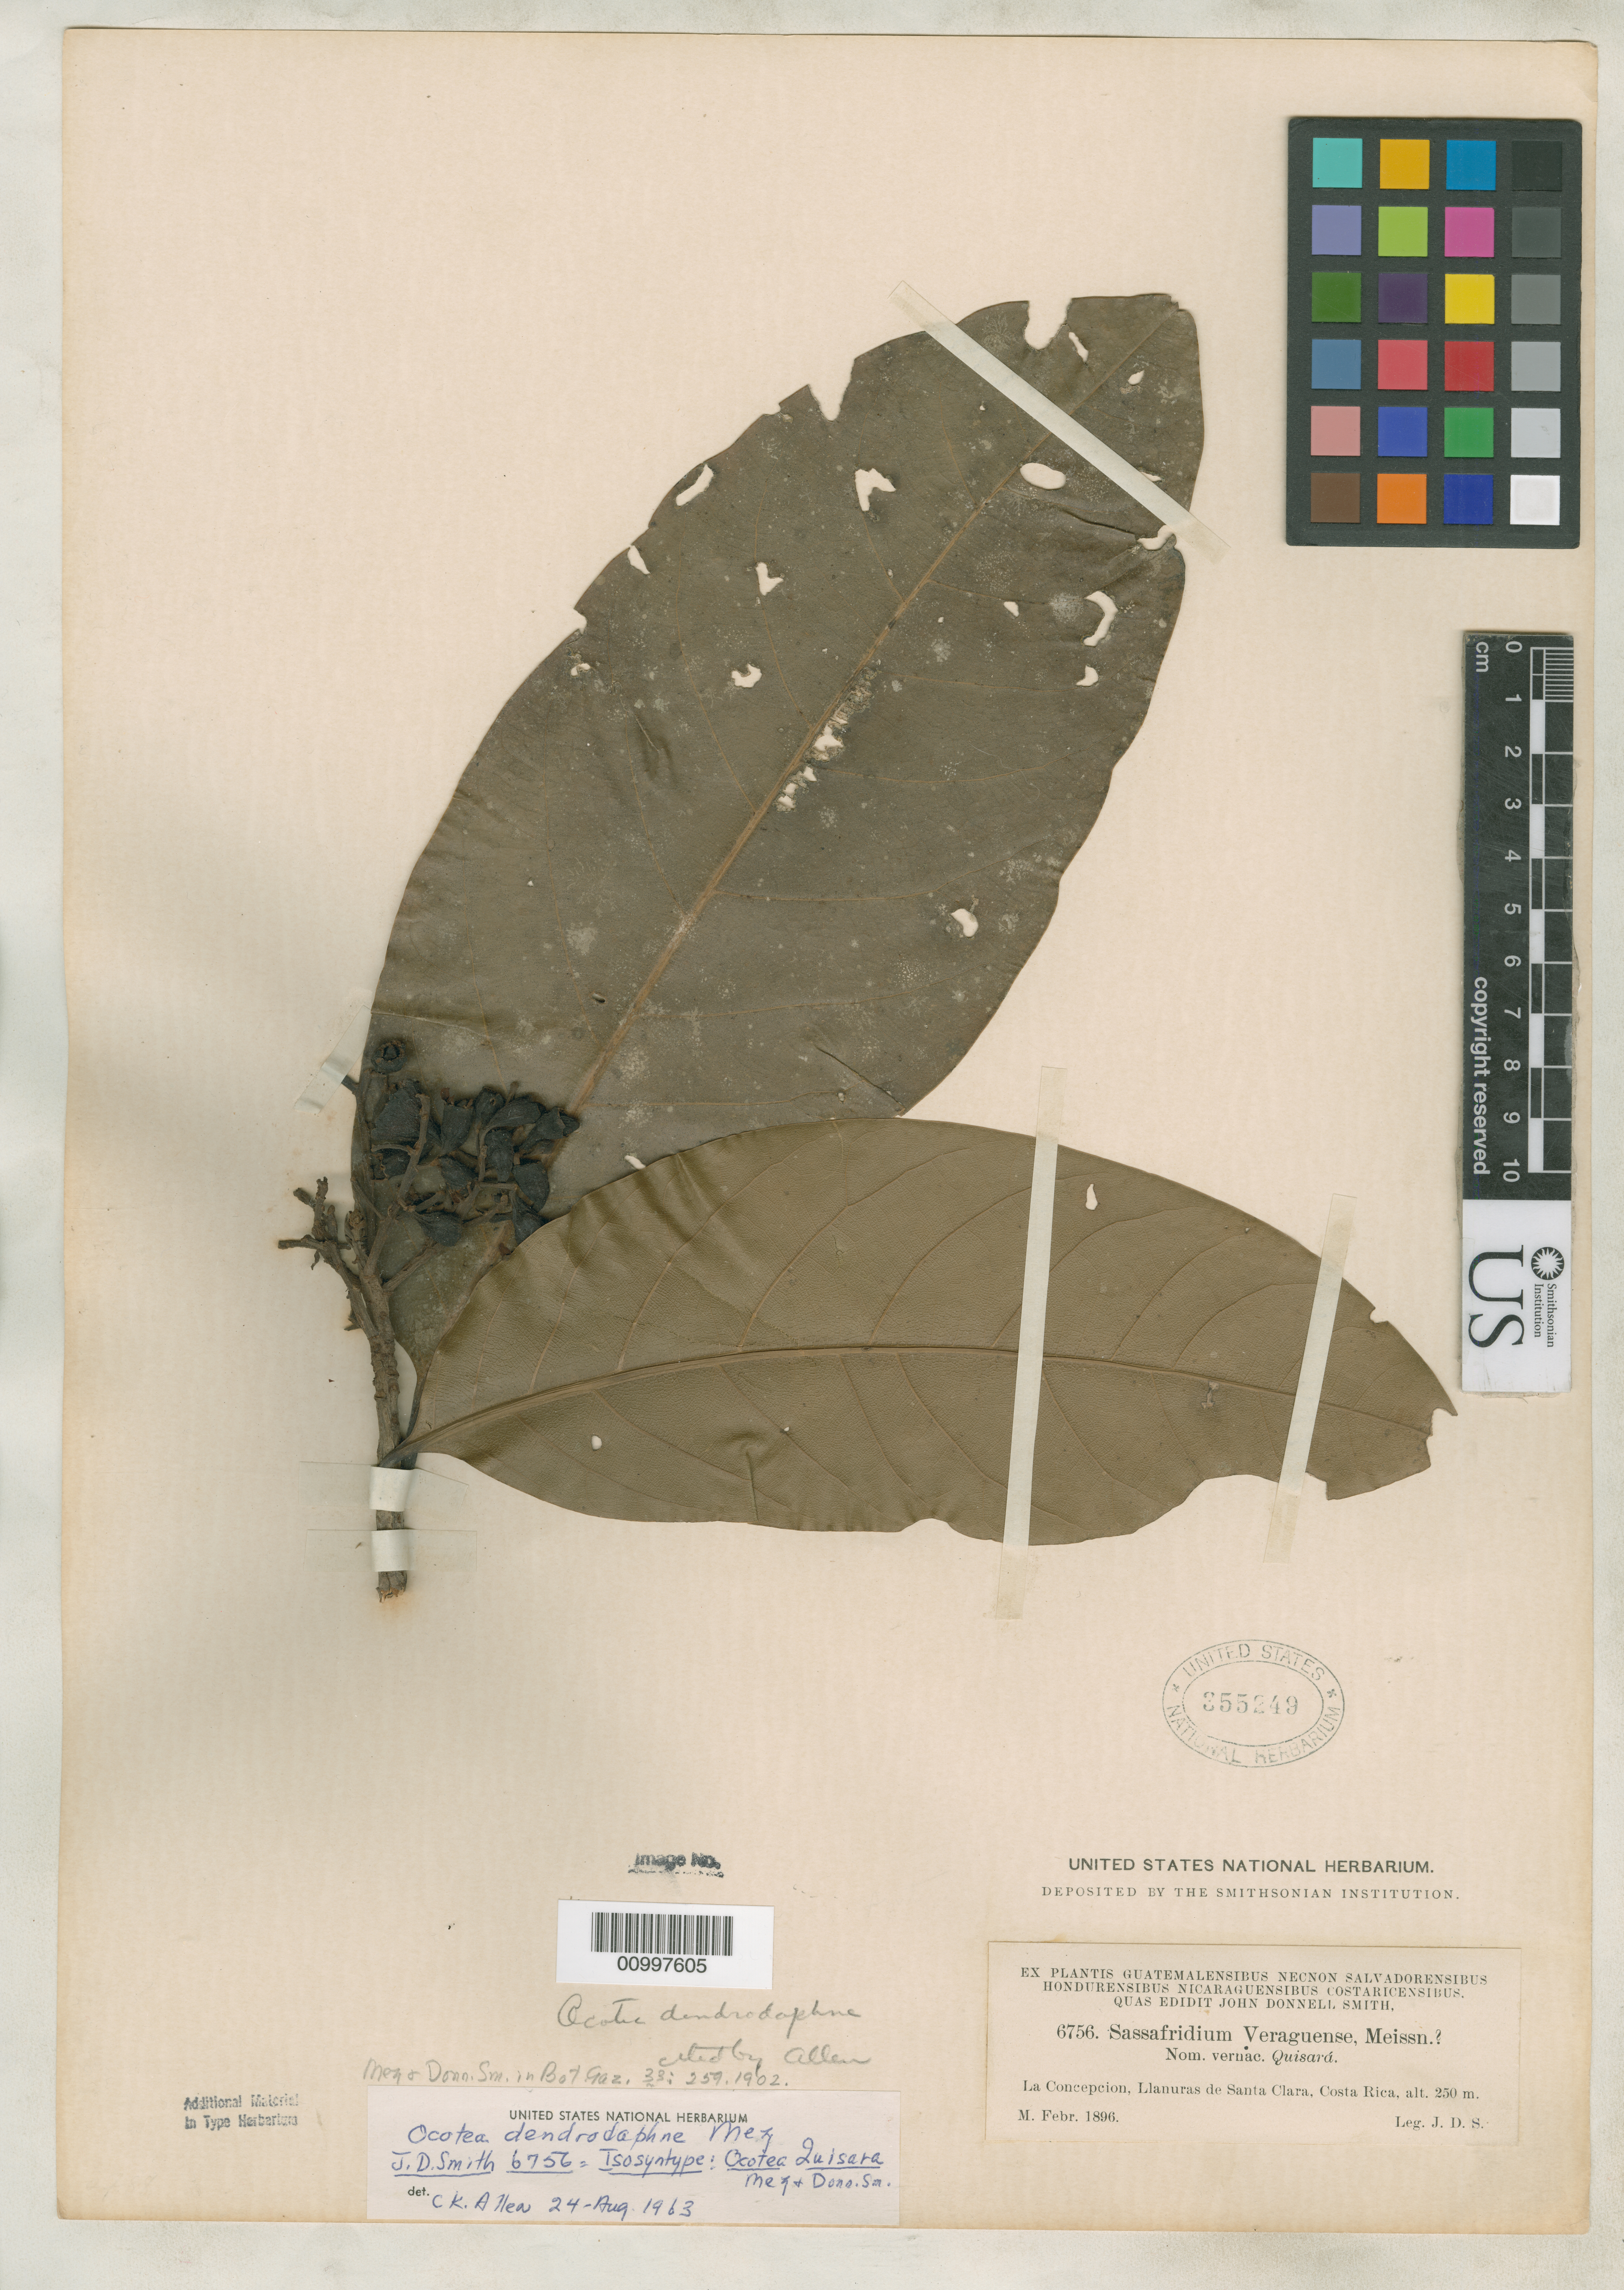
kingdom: Plantae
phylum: Tracheophyta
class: Magnoliopsida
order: Laurales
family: Lauraceae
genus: Ocotea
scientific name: Ocotea quisara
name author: Mez & Donn. Sm.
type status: Isosyntype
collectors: J. Donnell Smith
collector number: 6756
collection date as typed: Feb 1896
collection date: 1896-02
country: Costa Rica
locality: La Concepcion, Llanuras de Santa Clara.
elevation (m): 250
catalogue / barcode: US 355249